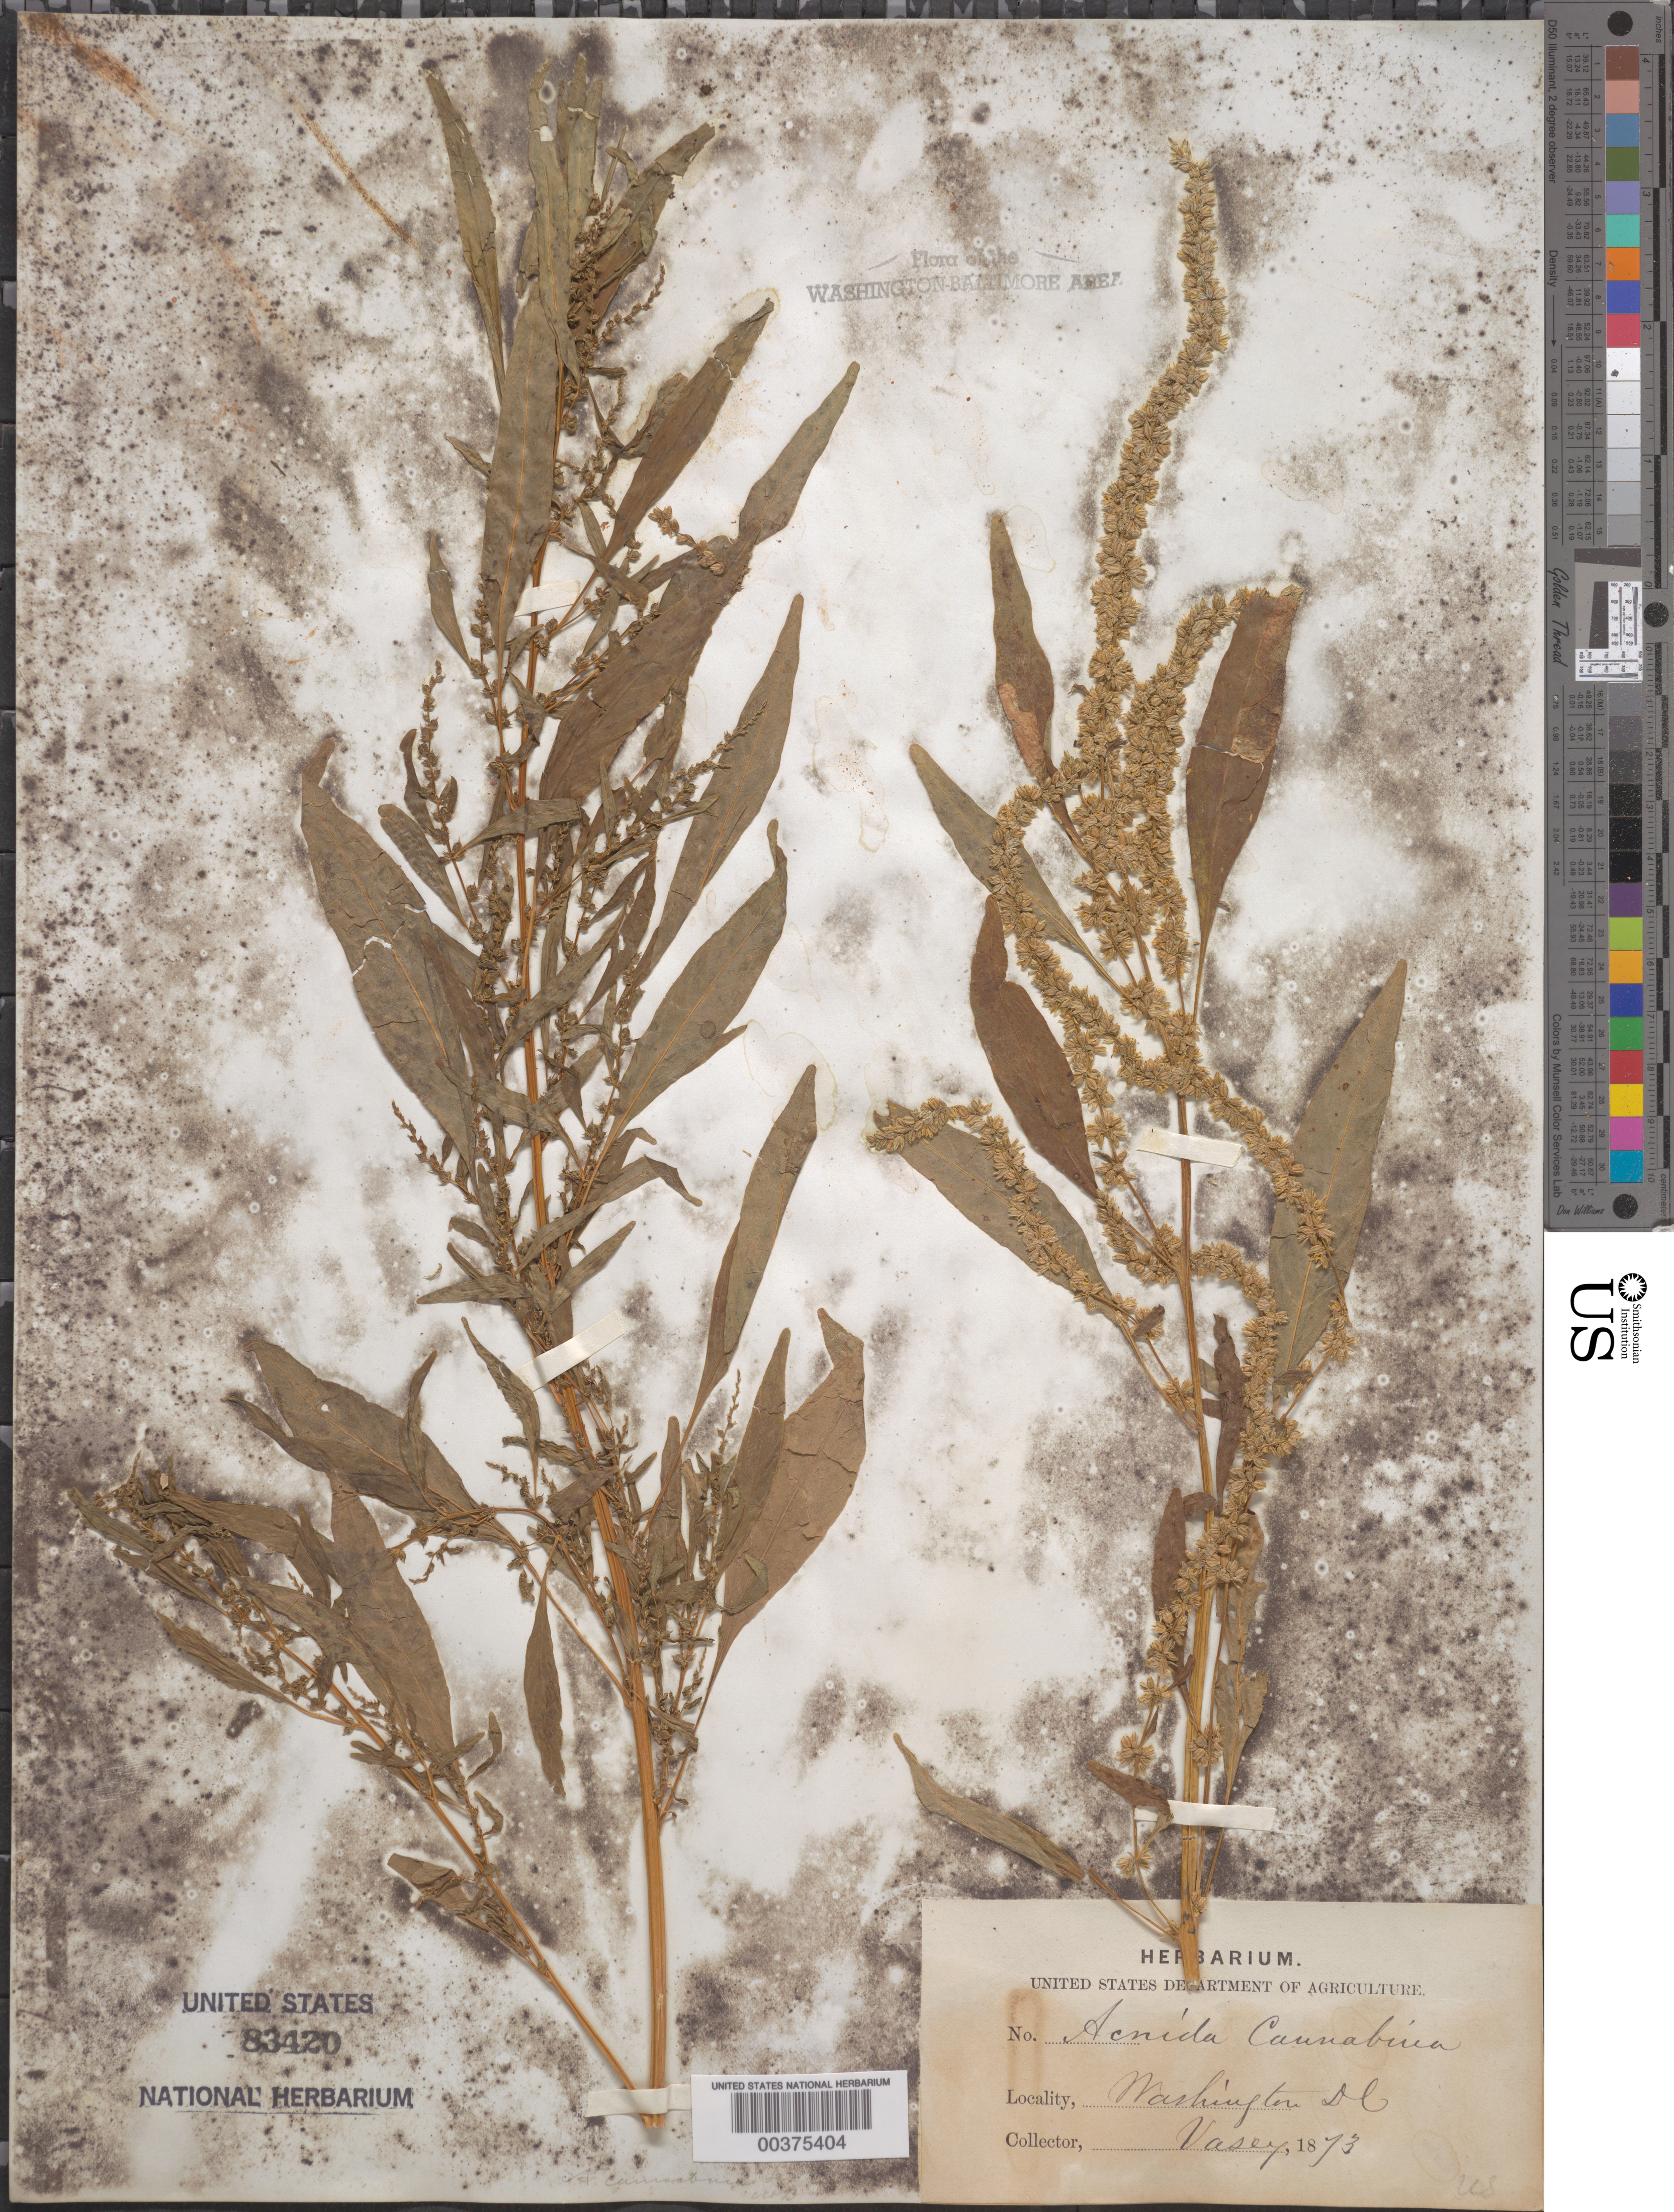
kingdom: Plantae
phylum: Tracheophyta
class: Magnoliopsida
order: Caryophyllales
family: Amaranthaceae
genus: Amaranthus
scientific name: Amaranthus cannabinus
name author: (L.) E.G. F. Sauer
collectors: G. Vasey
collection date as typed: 1873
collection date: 1873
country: United States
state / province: District of Columbia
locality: Washington DC Area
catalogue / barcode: US 83420